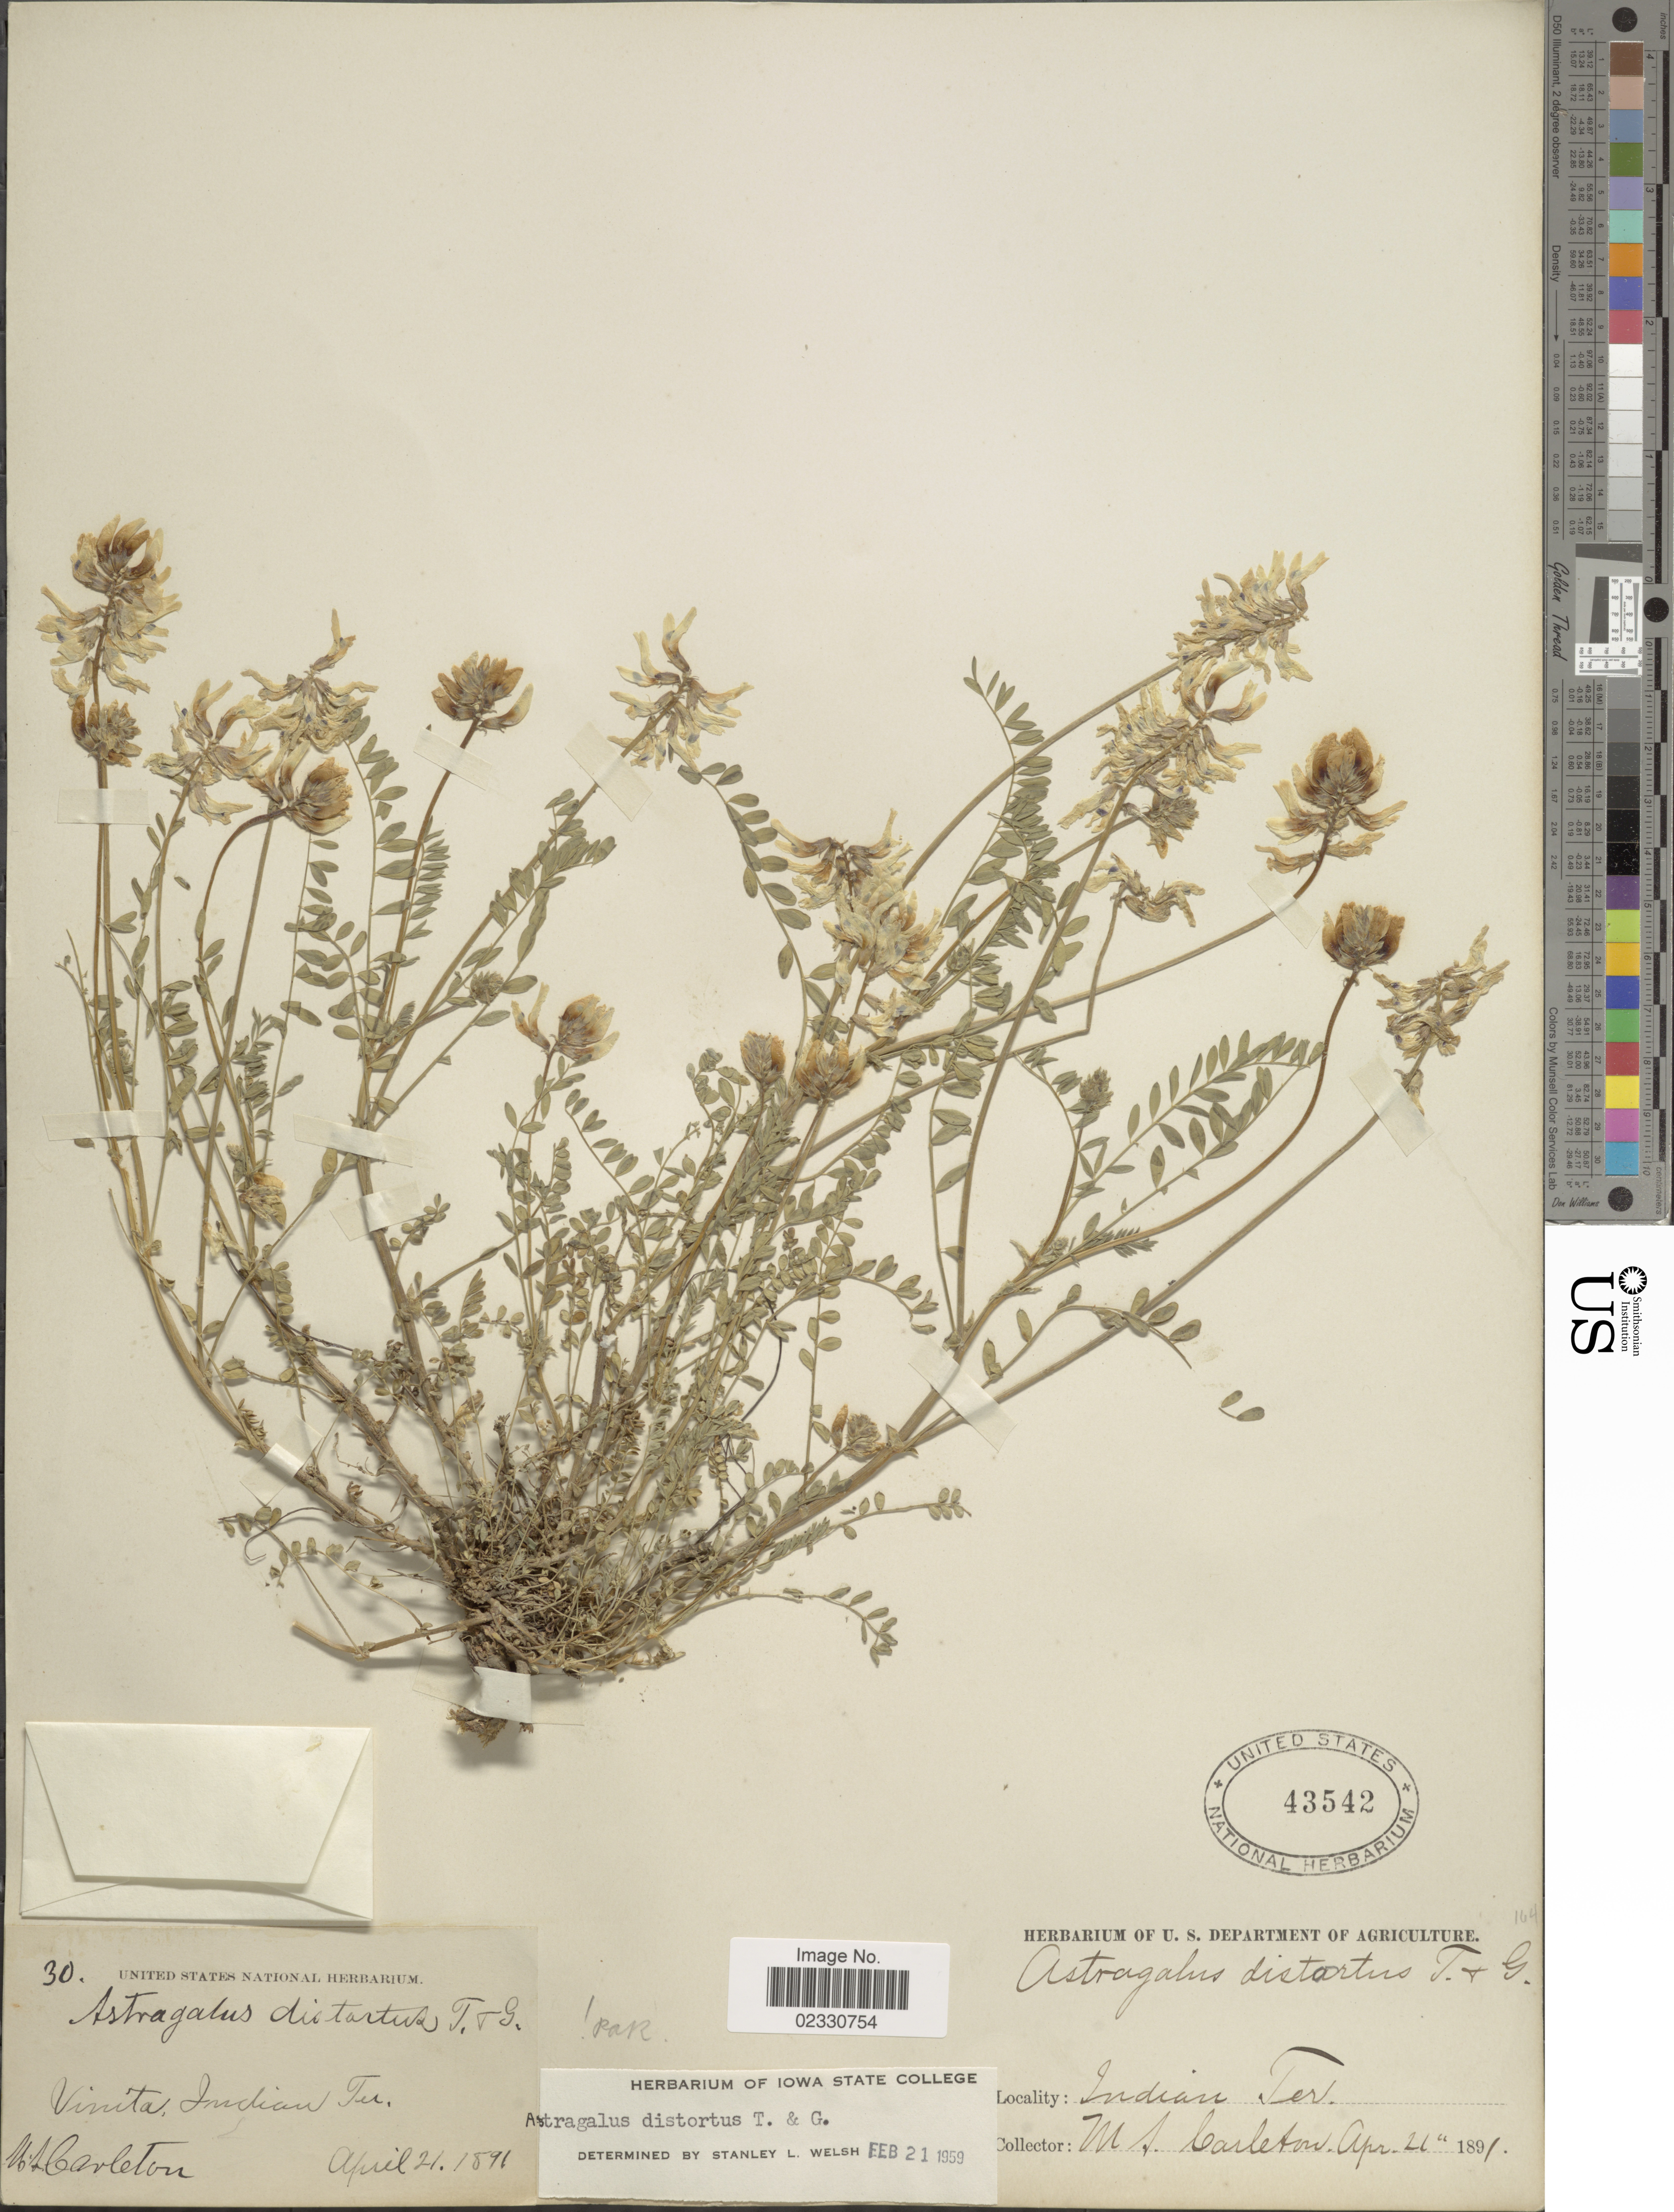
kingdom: Plantae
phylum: Tracheophyta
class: Magnoliopsida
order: Fabales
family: Fabaceae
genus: Astragalus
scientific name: Astragalus distortus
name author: Torr. & A. Gray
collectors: M. A. Carleton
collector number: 30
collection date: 1891-04-21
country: United States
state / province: Oklahoma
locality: Vinita, Indian Territory.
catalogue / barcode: US 43542